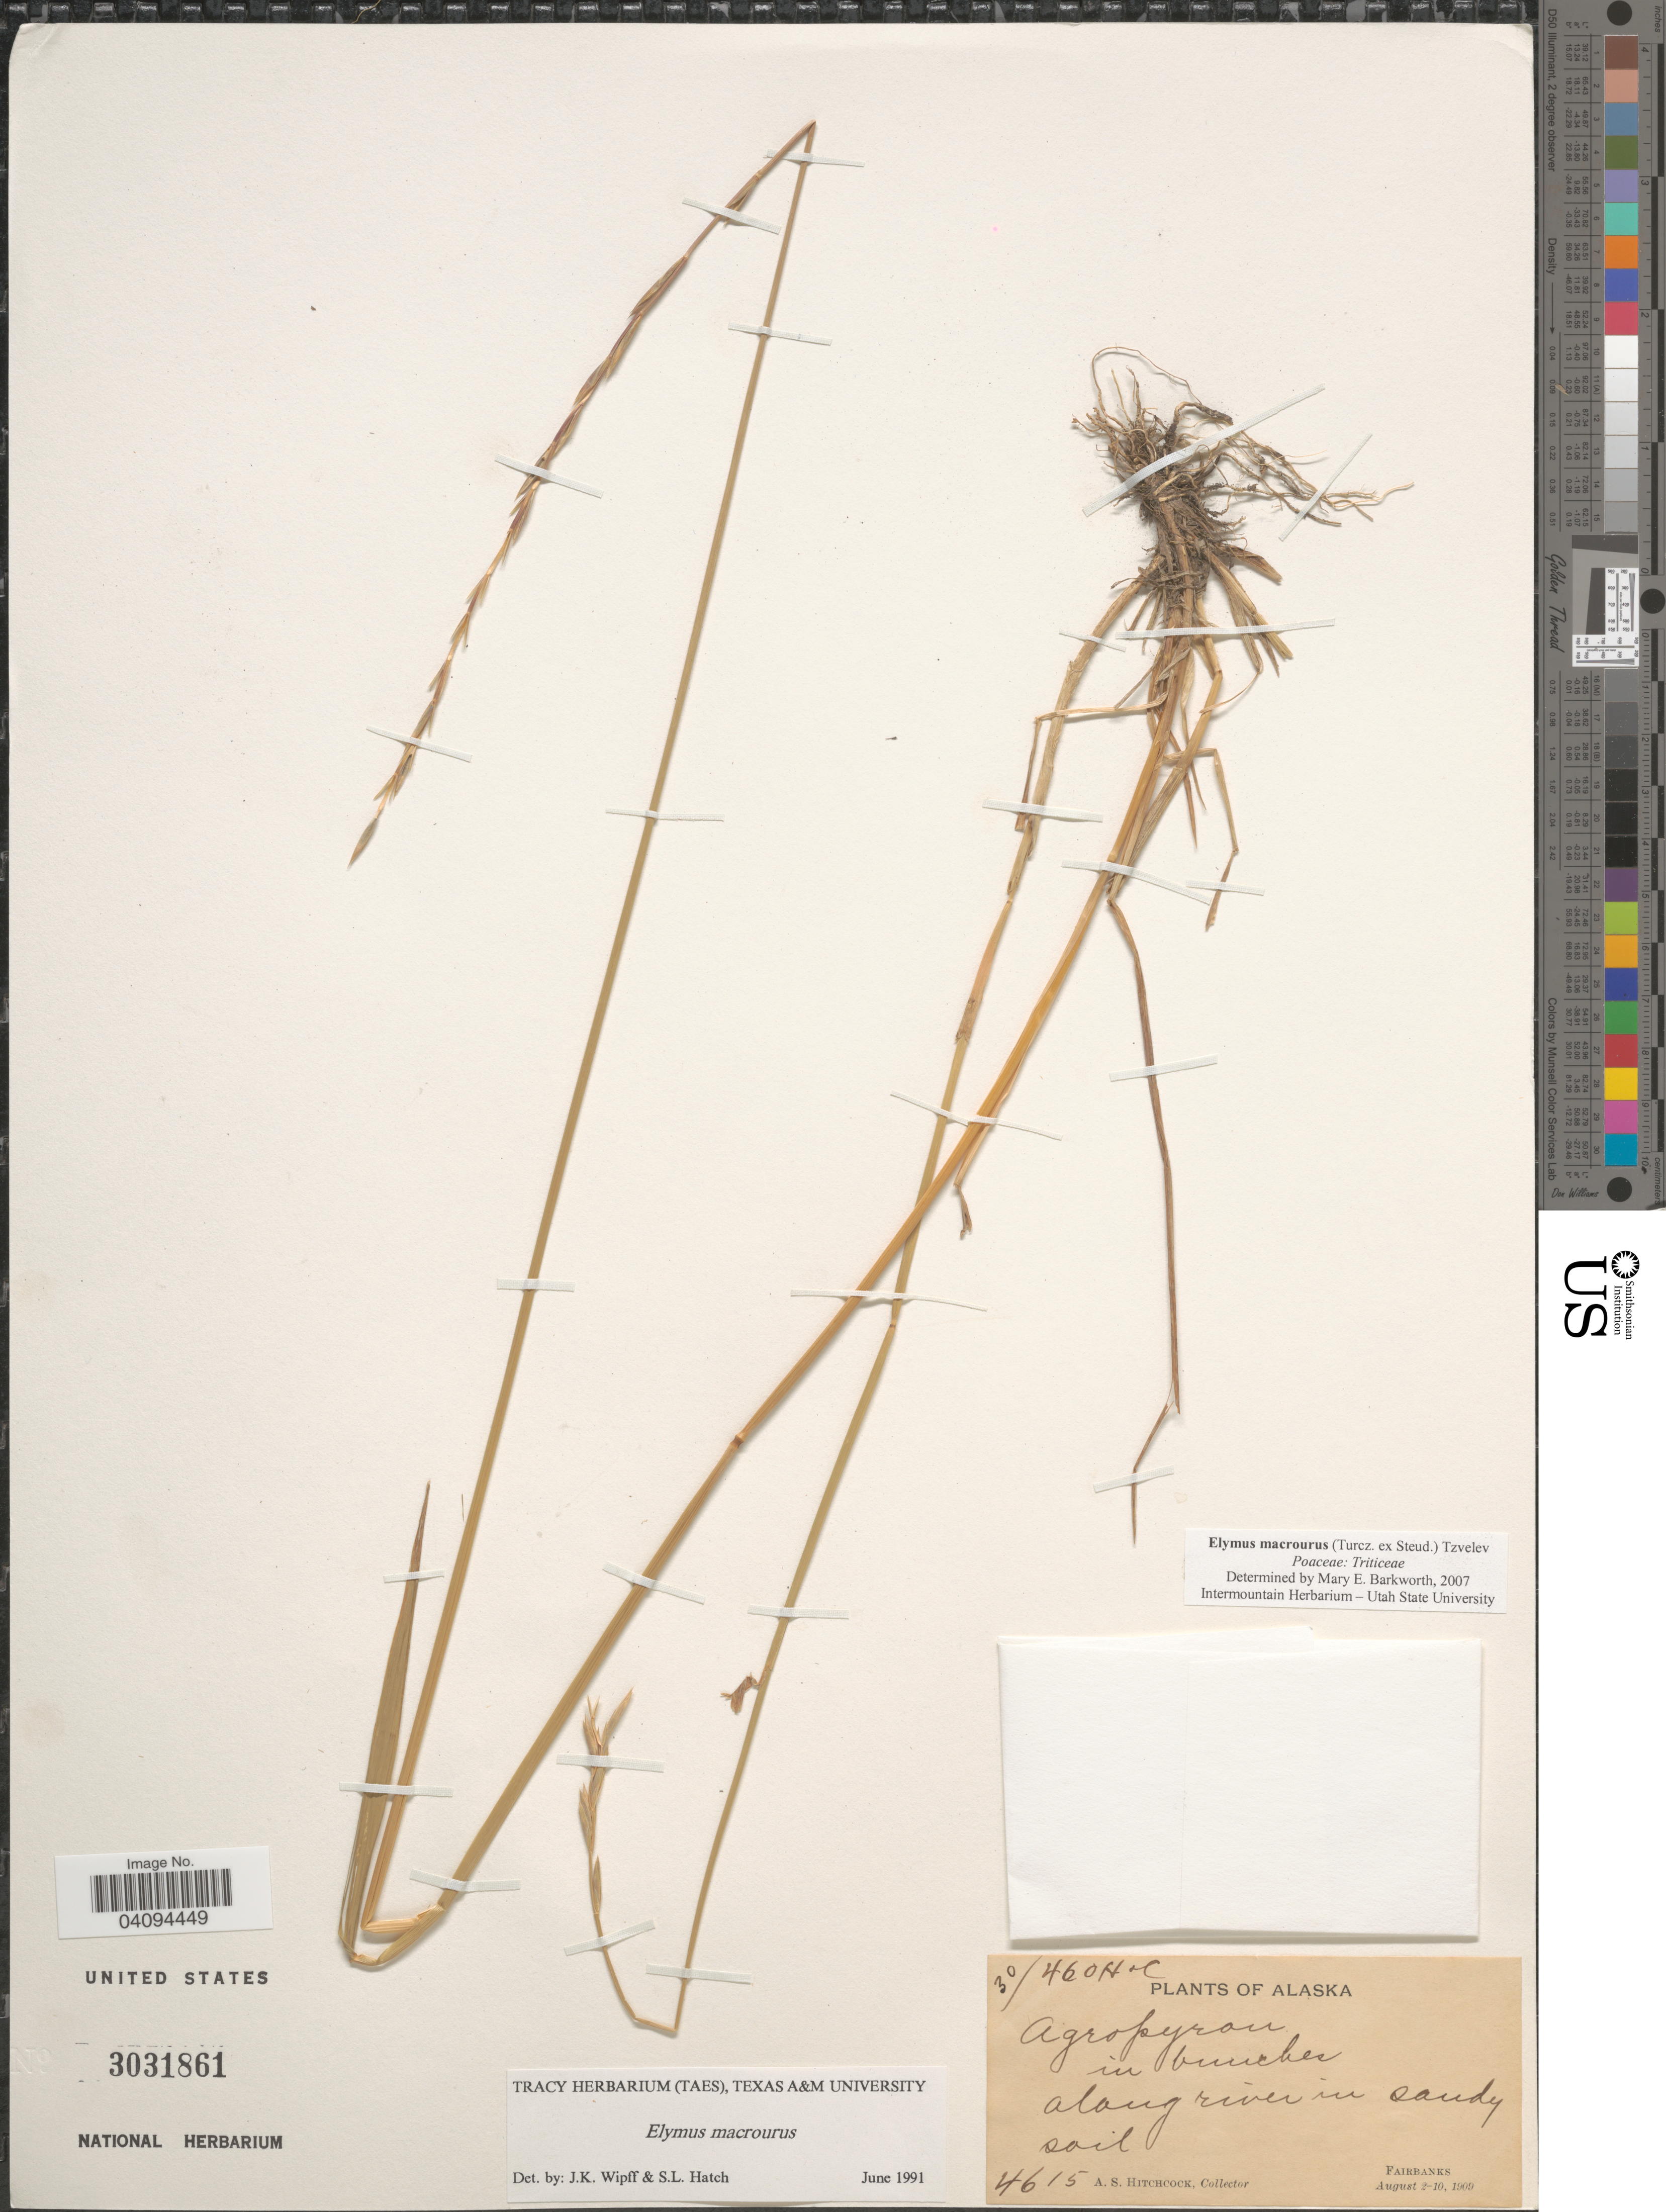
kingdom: Plantae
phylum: Tracheophyta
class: Liliopsida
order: Poales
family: Poaceae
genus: Elymus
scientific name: Elymus macrourus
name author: (Turcz. ex Steud.) Tzvelev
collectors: A. S. Hitchcock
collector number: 4615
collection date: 1909-08-02/1909-08-10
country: United States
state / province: Alaska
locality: Along river in sandy soil. Fairbanks.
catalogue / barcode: US 3031861